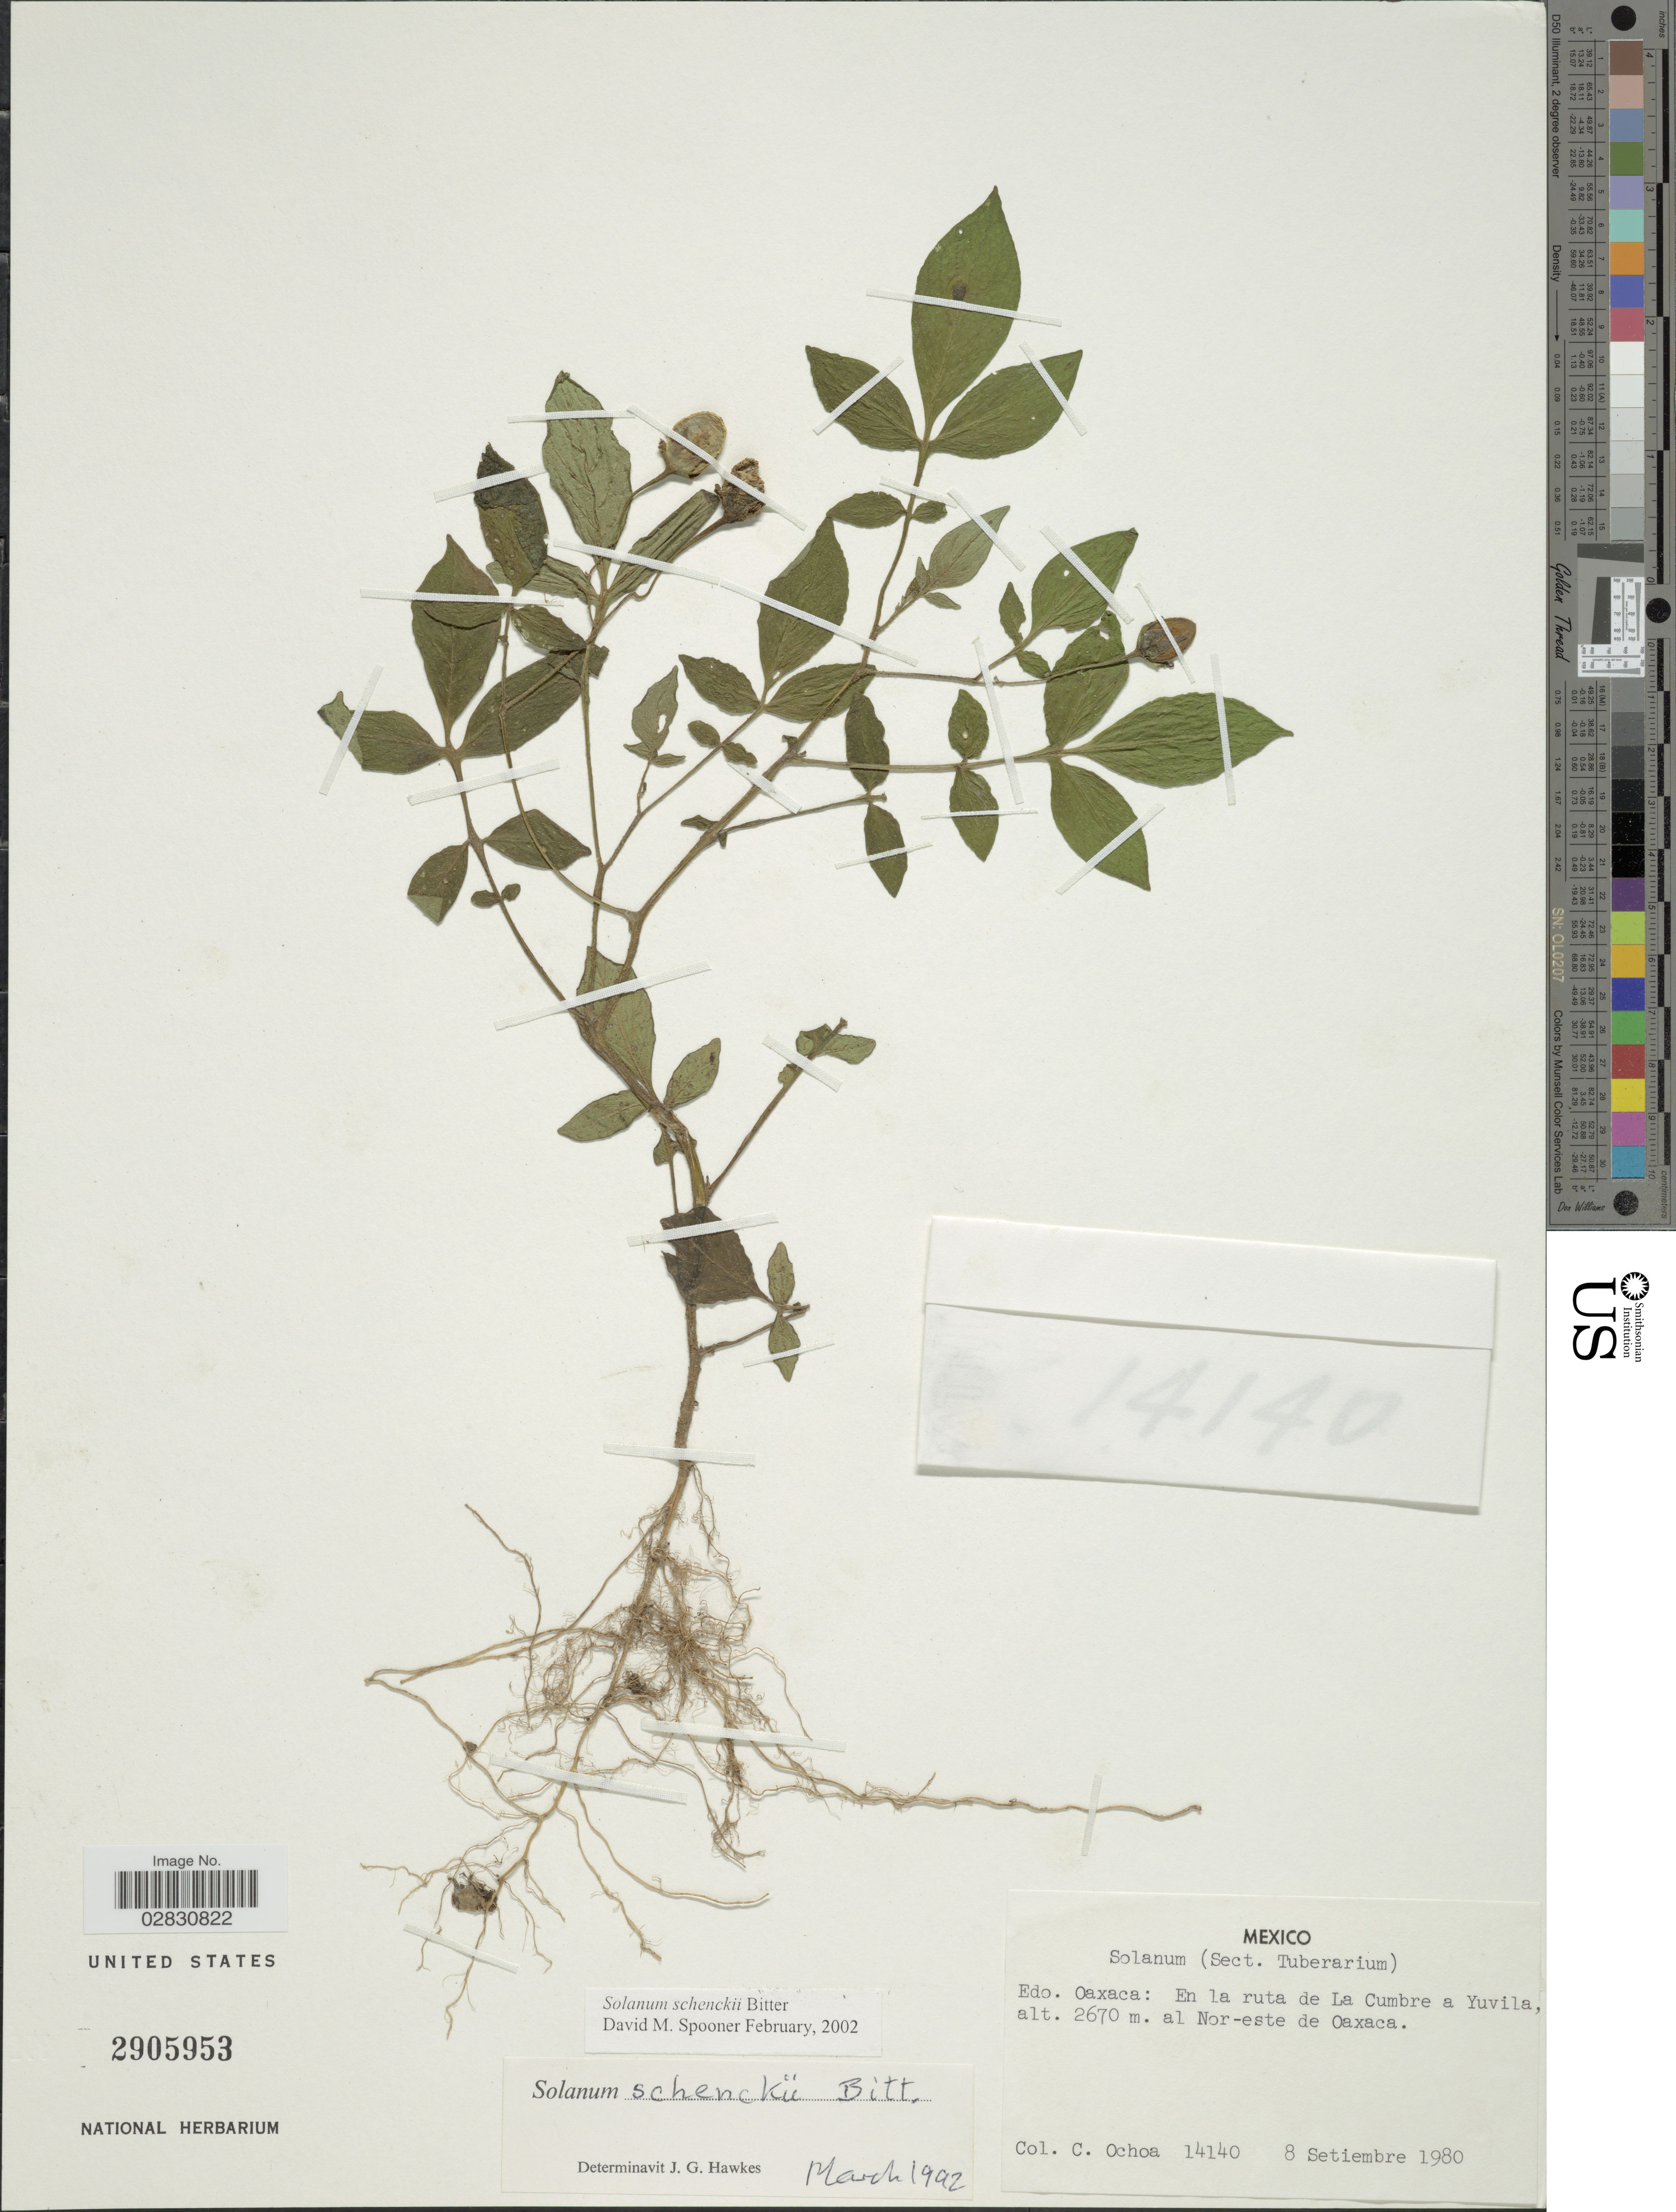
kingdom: Plantae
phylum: Tracheophyta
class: Magnoliopsida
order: Solanales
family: Solanaceae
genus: Solanum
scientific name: Solanum schenckii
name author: Bitter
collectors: C. Ochoa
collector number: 14140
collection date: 1980-09-08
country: Mexico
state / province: Oaxaca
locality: Edo. Oaxaca: En la ruta de La Cumbre a Yuvila, al Nor-este de Oaxaca.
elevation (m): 2670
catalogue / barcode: US 2905953